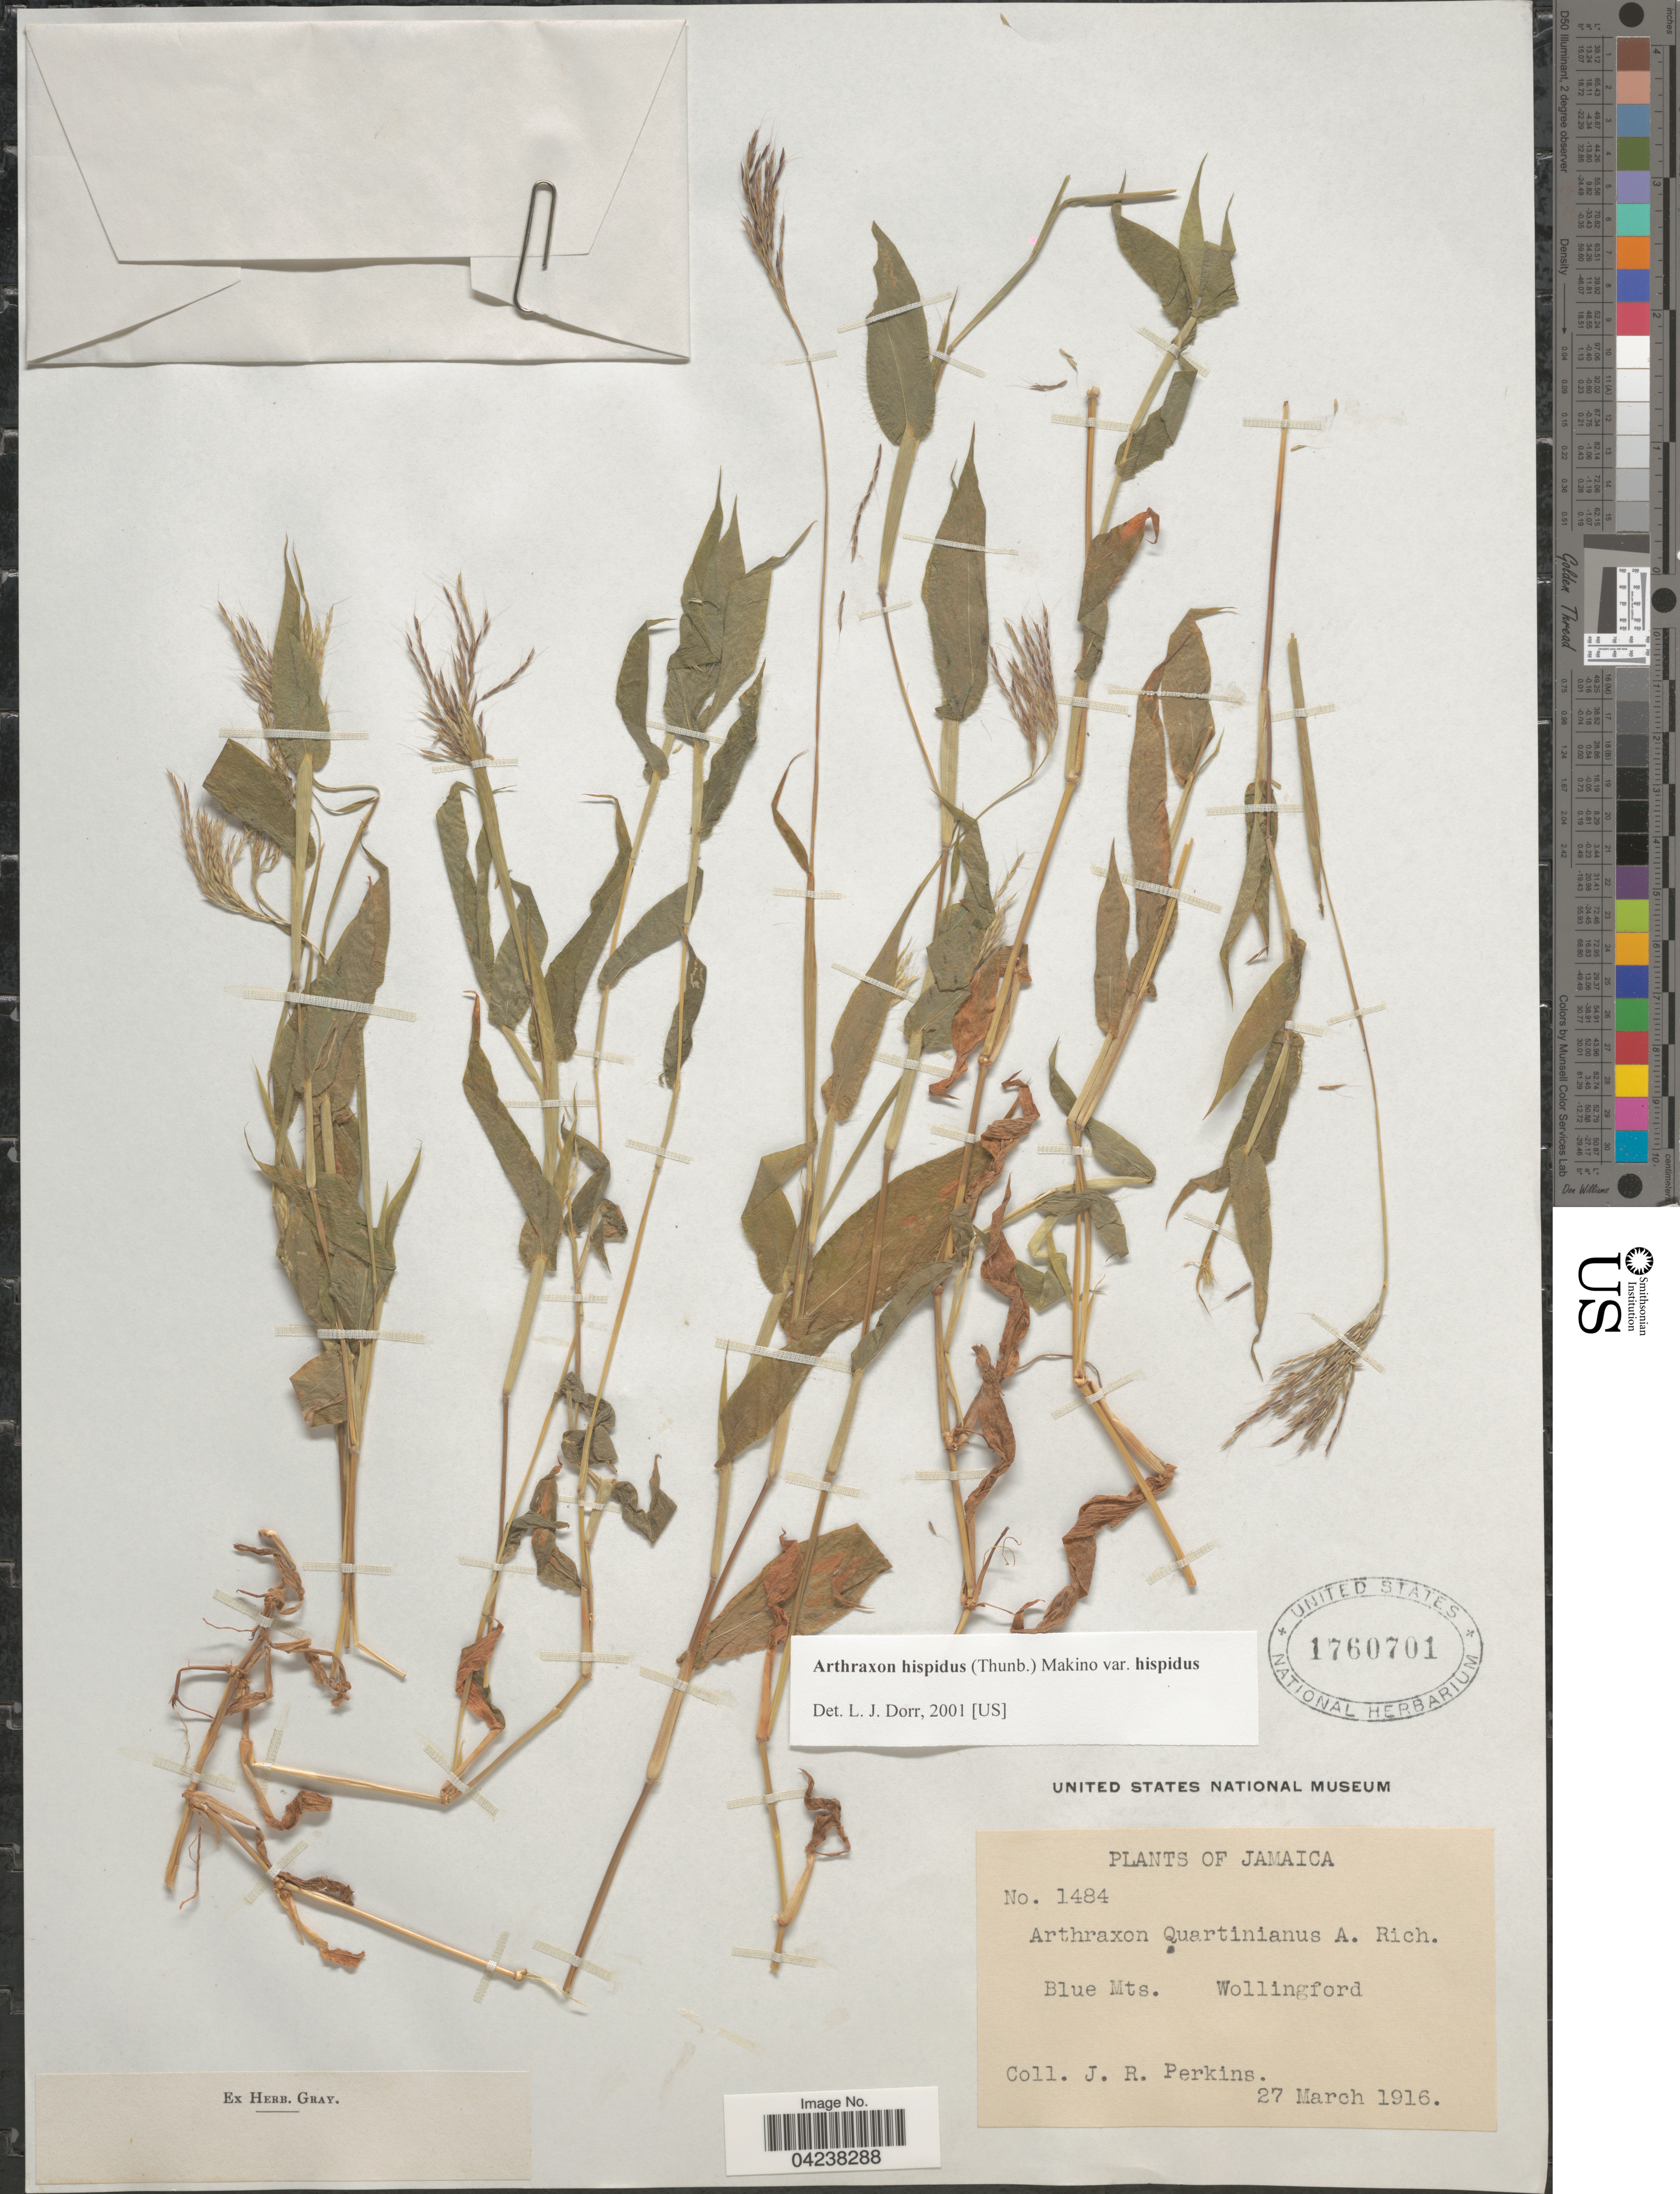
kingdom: Plantae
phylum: Tracheophyta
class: Liliopsida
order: Poales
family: Poaceae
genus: Arthraxon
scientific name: Arthraxon hispidus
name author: (Thunb.) Makino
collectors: J. R. Perkins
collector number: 1484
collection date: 1916-03-27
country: Jamaica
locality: Blue Mts. Wollingford.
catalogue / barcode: US 1760701